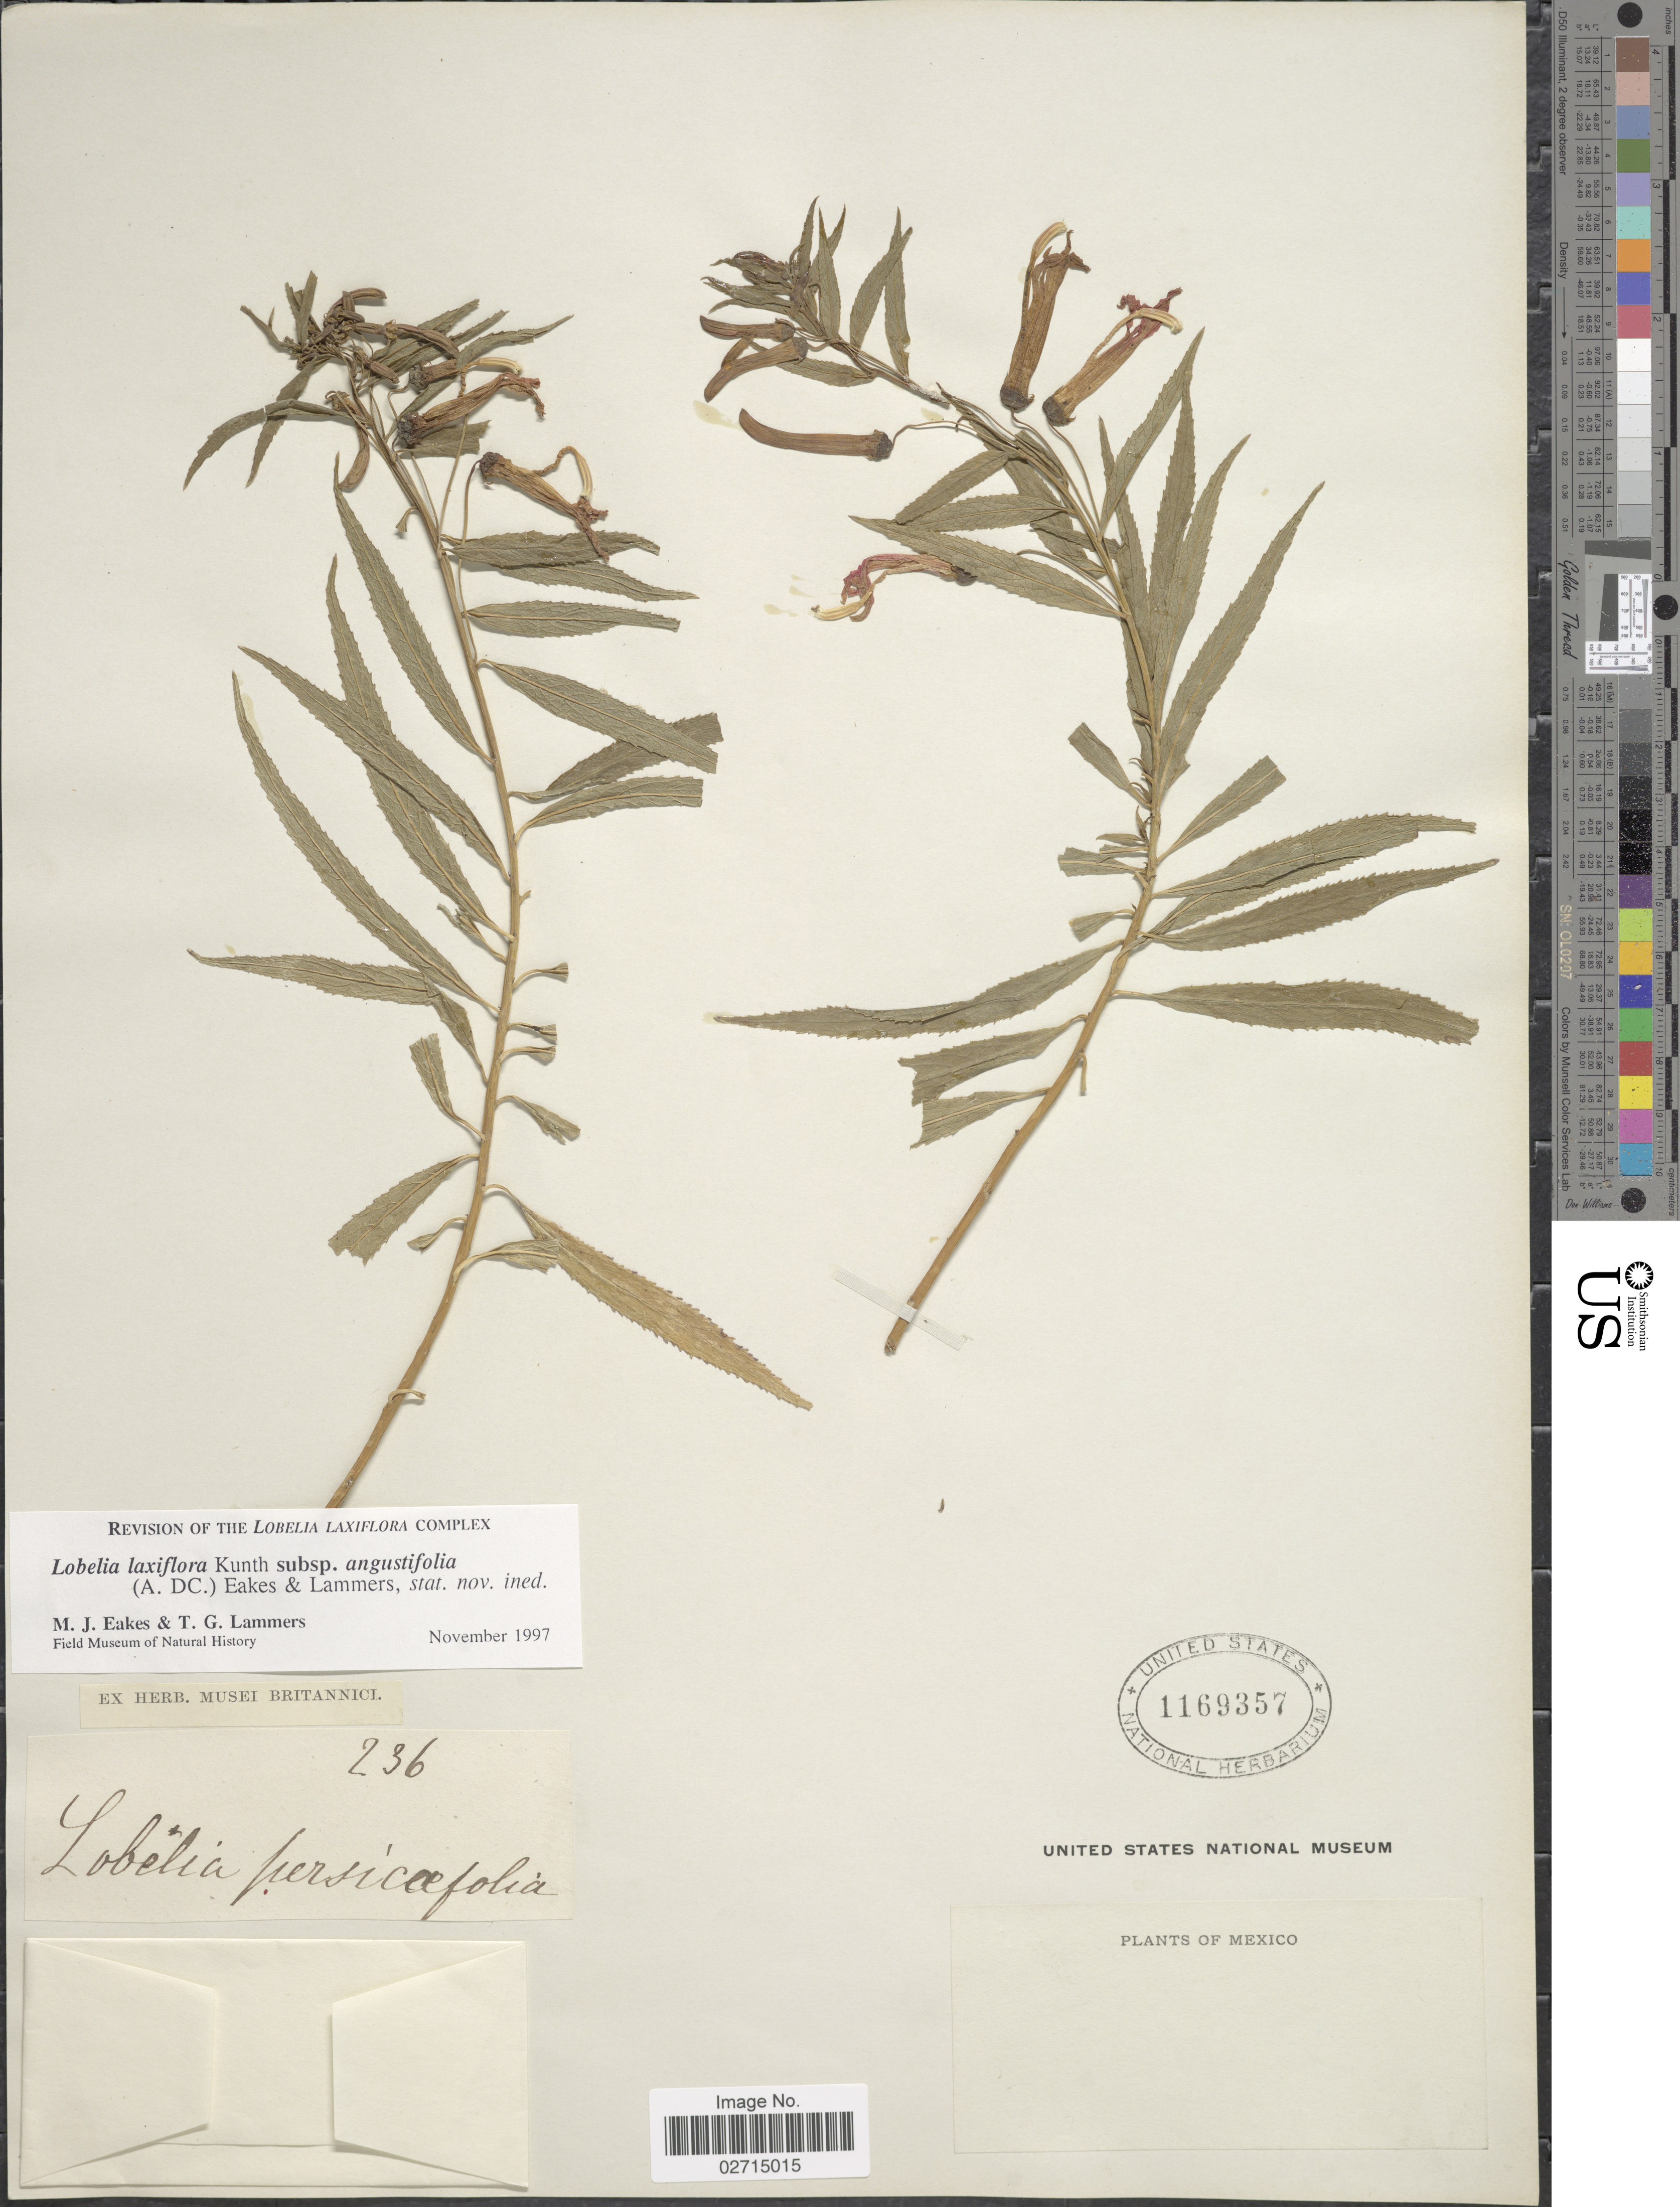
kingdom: Plantae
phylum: Tracheophyta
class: Magnoliopsida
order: Asterales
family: Campanulaceae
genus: Leptocodon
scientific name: Leptocodon laxiflora var. angustifolia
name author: A. DC.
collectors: ex herb. Musei Britannici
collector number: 236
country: Mexico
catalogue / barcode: US 1169357